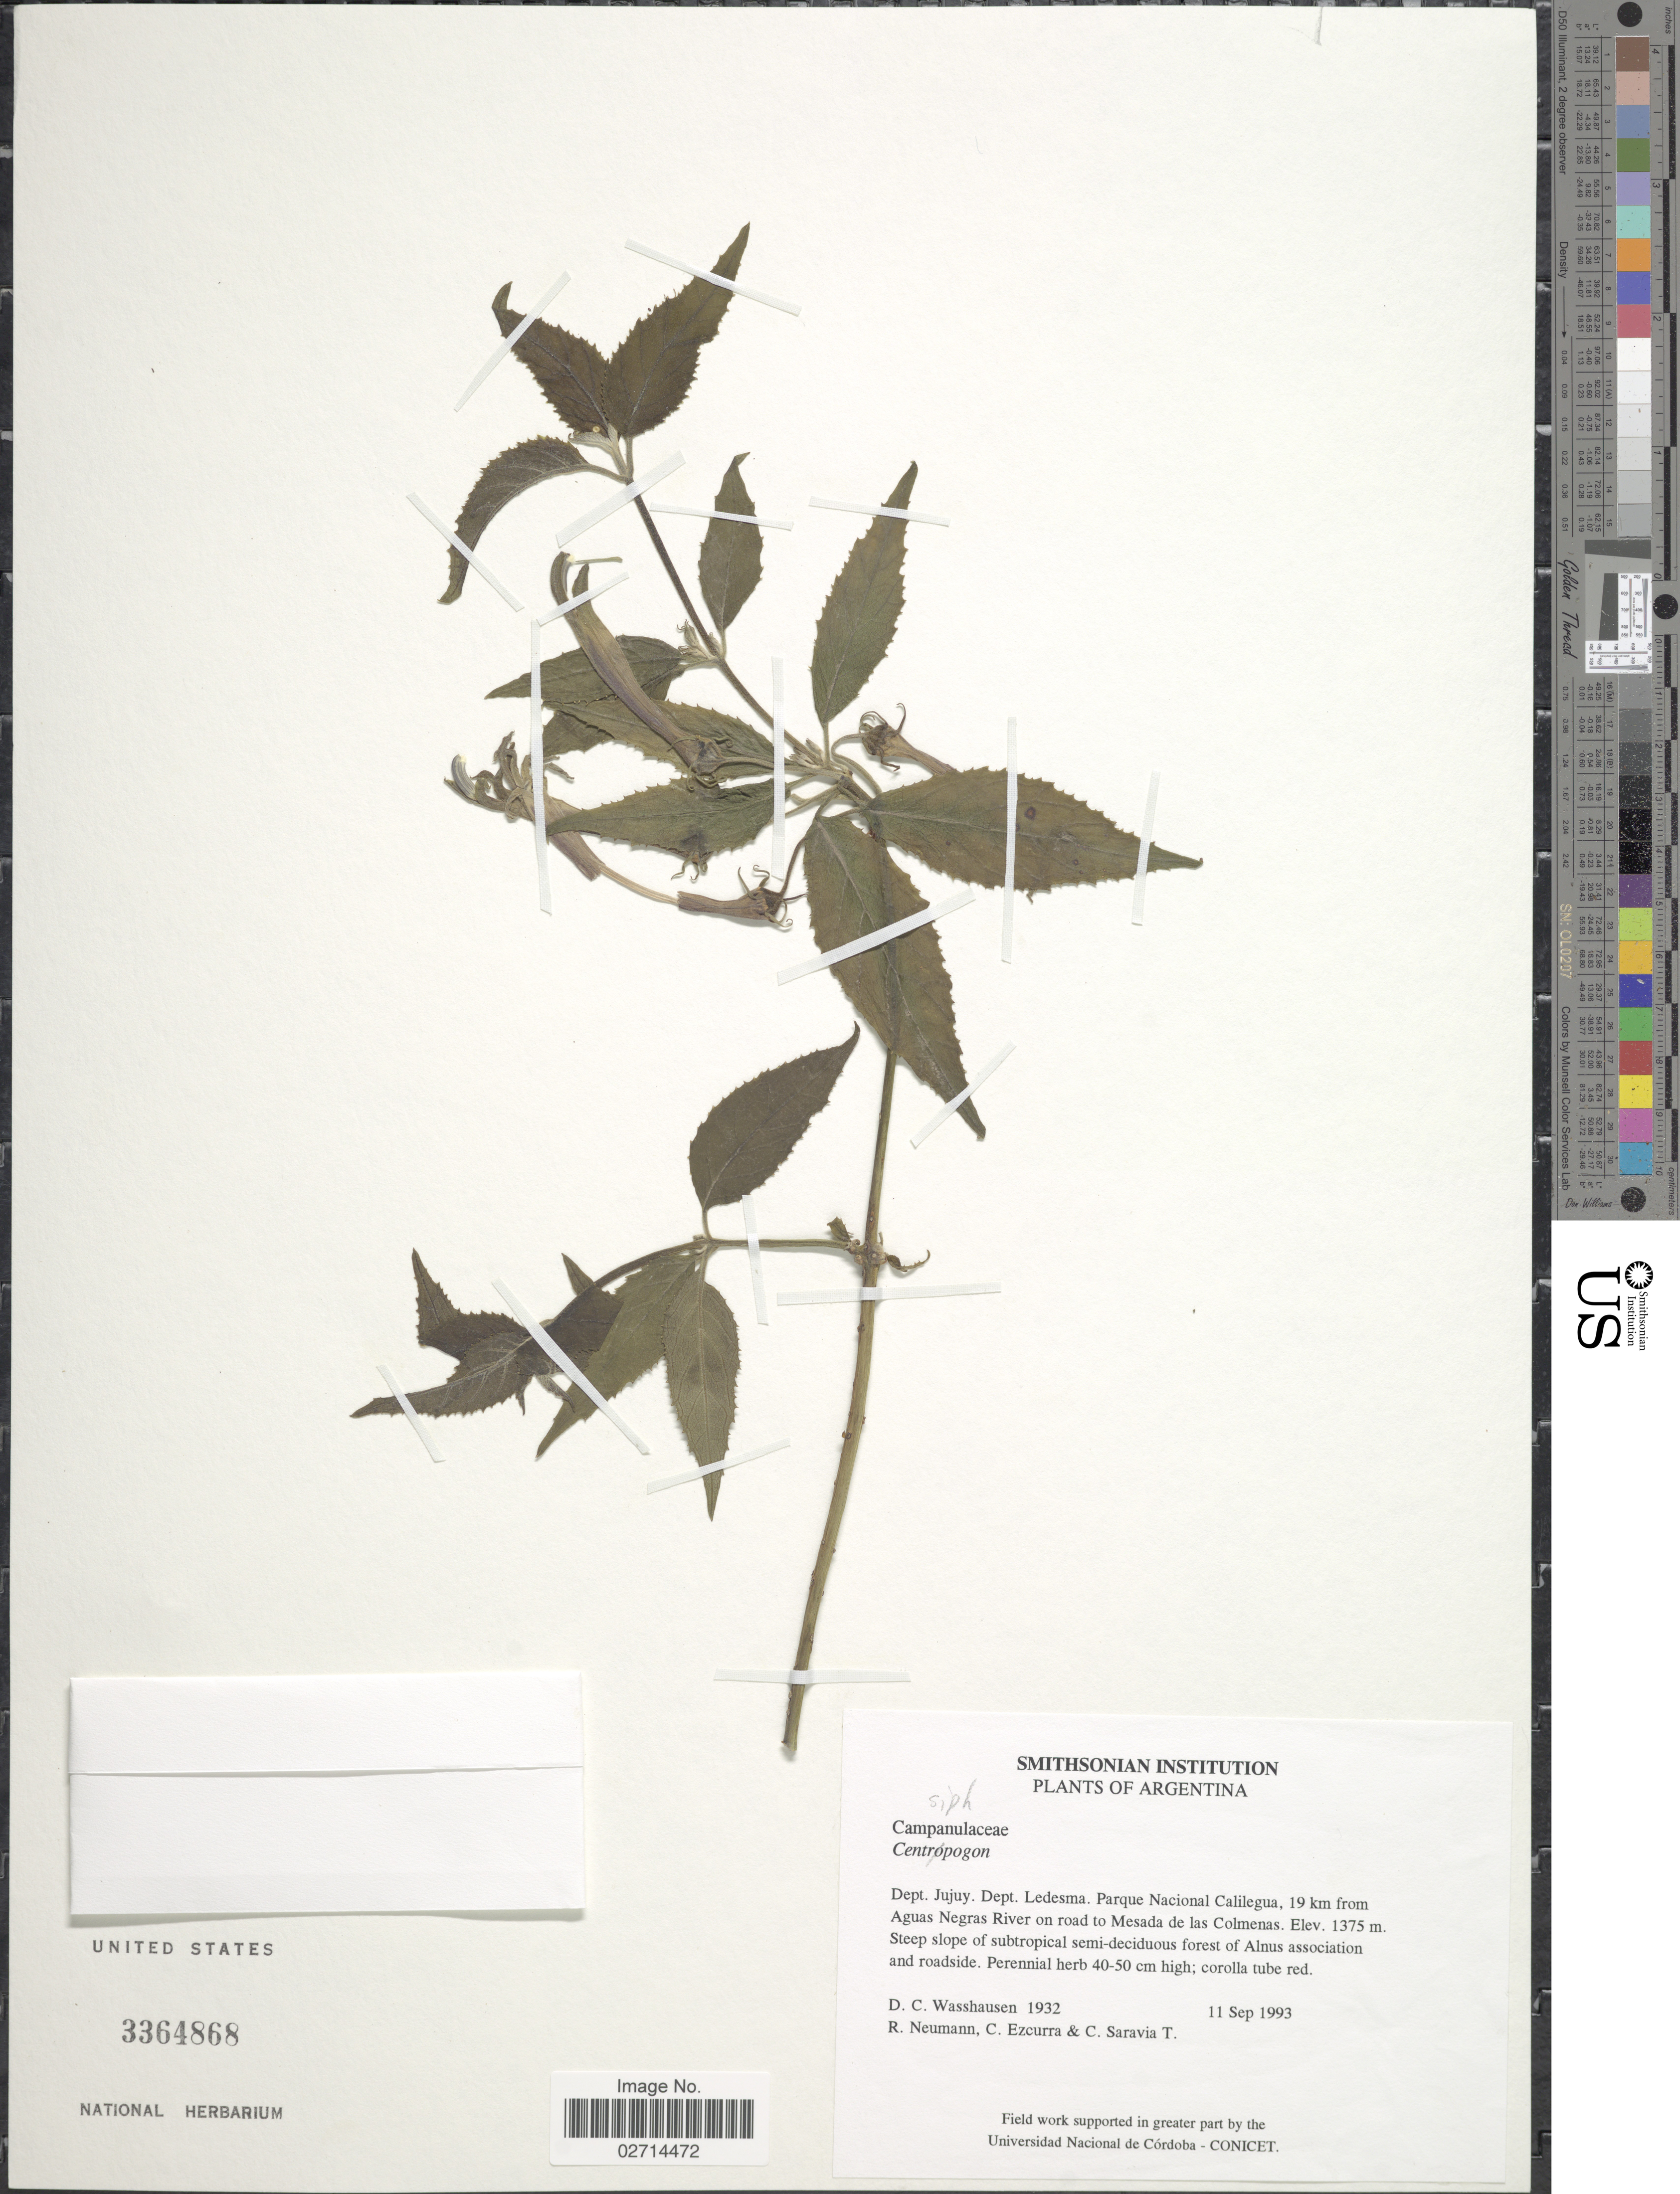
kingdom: Plantae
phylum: Tracheophyta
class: Magnoliopsida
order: Asterales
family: Campanulaceae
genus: Siphocampylus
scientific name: Siphocampylus sp.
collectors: D. C. Wasshausen, R. Neumann, C. Ezcurra & C. Saravia T.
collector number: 1932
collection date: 1993-09-11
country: Argentina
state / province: Jujuy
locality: Dept. Jujuy. Dept. Ledesma. Parque Nacional Calilegua, 19 km from Aguas Negras River on road to Mesada de las Colmenas.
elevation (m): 1375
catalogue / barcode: US 3364868